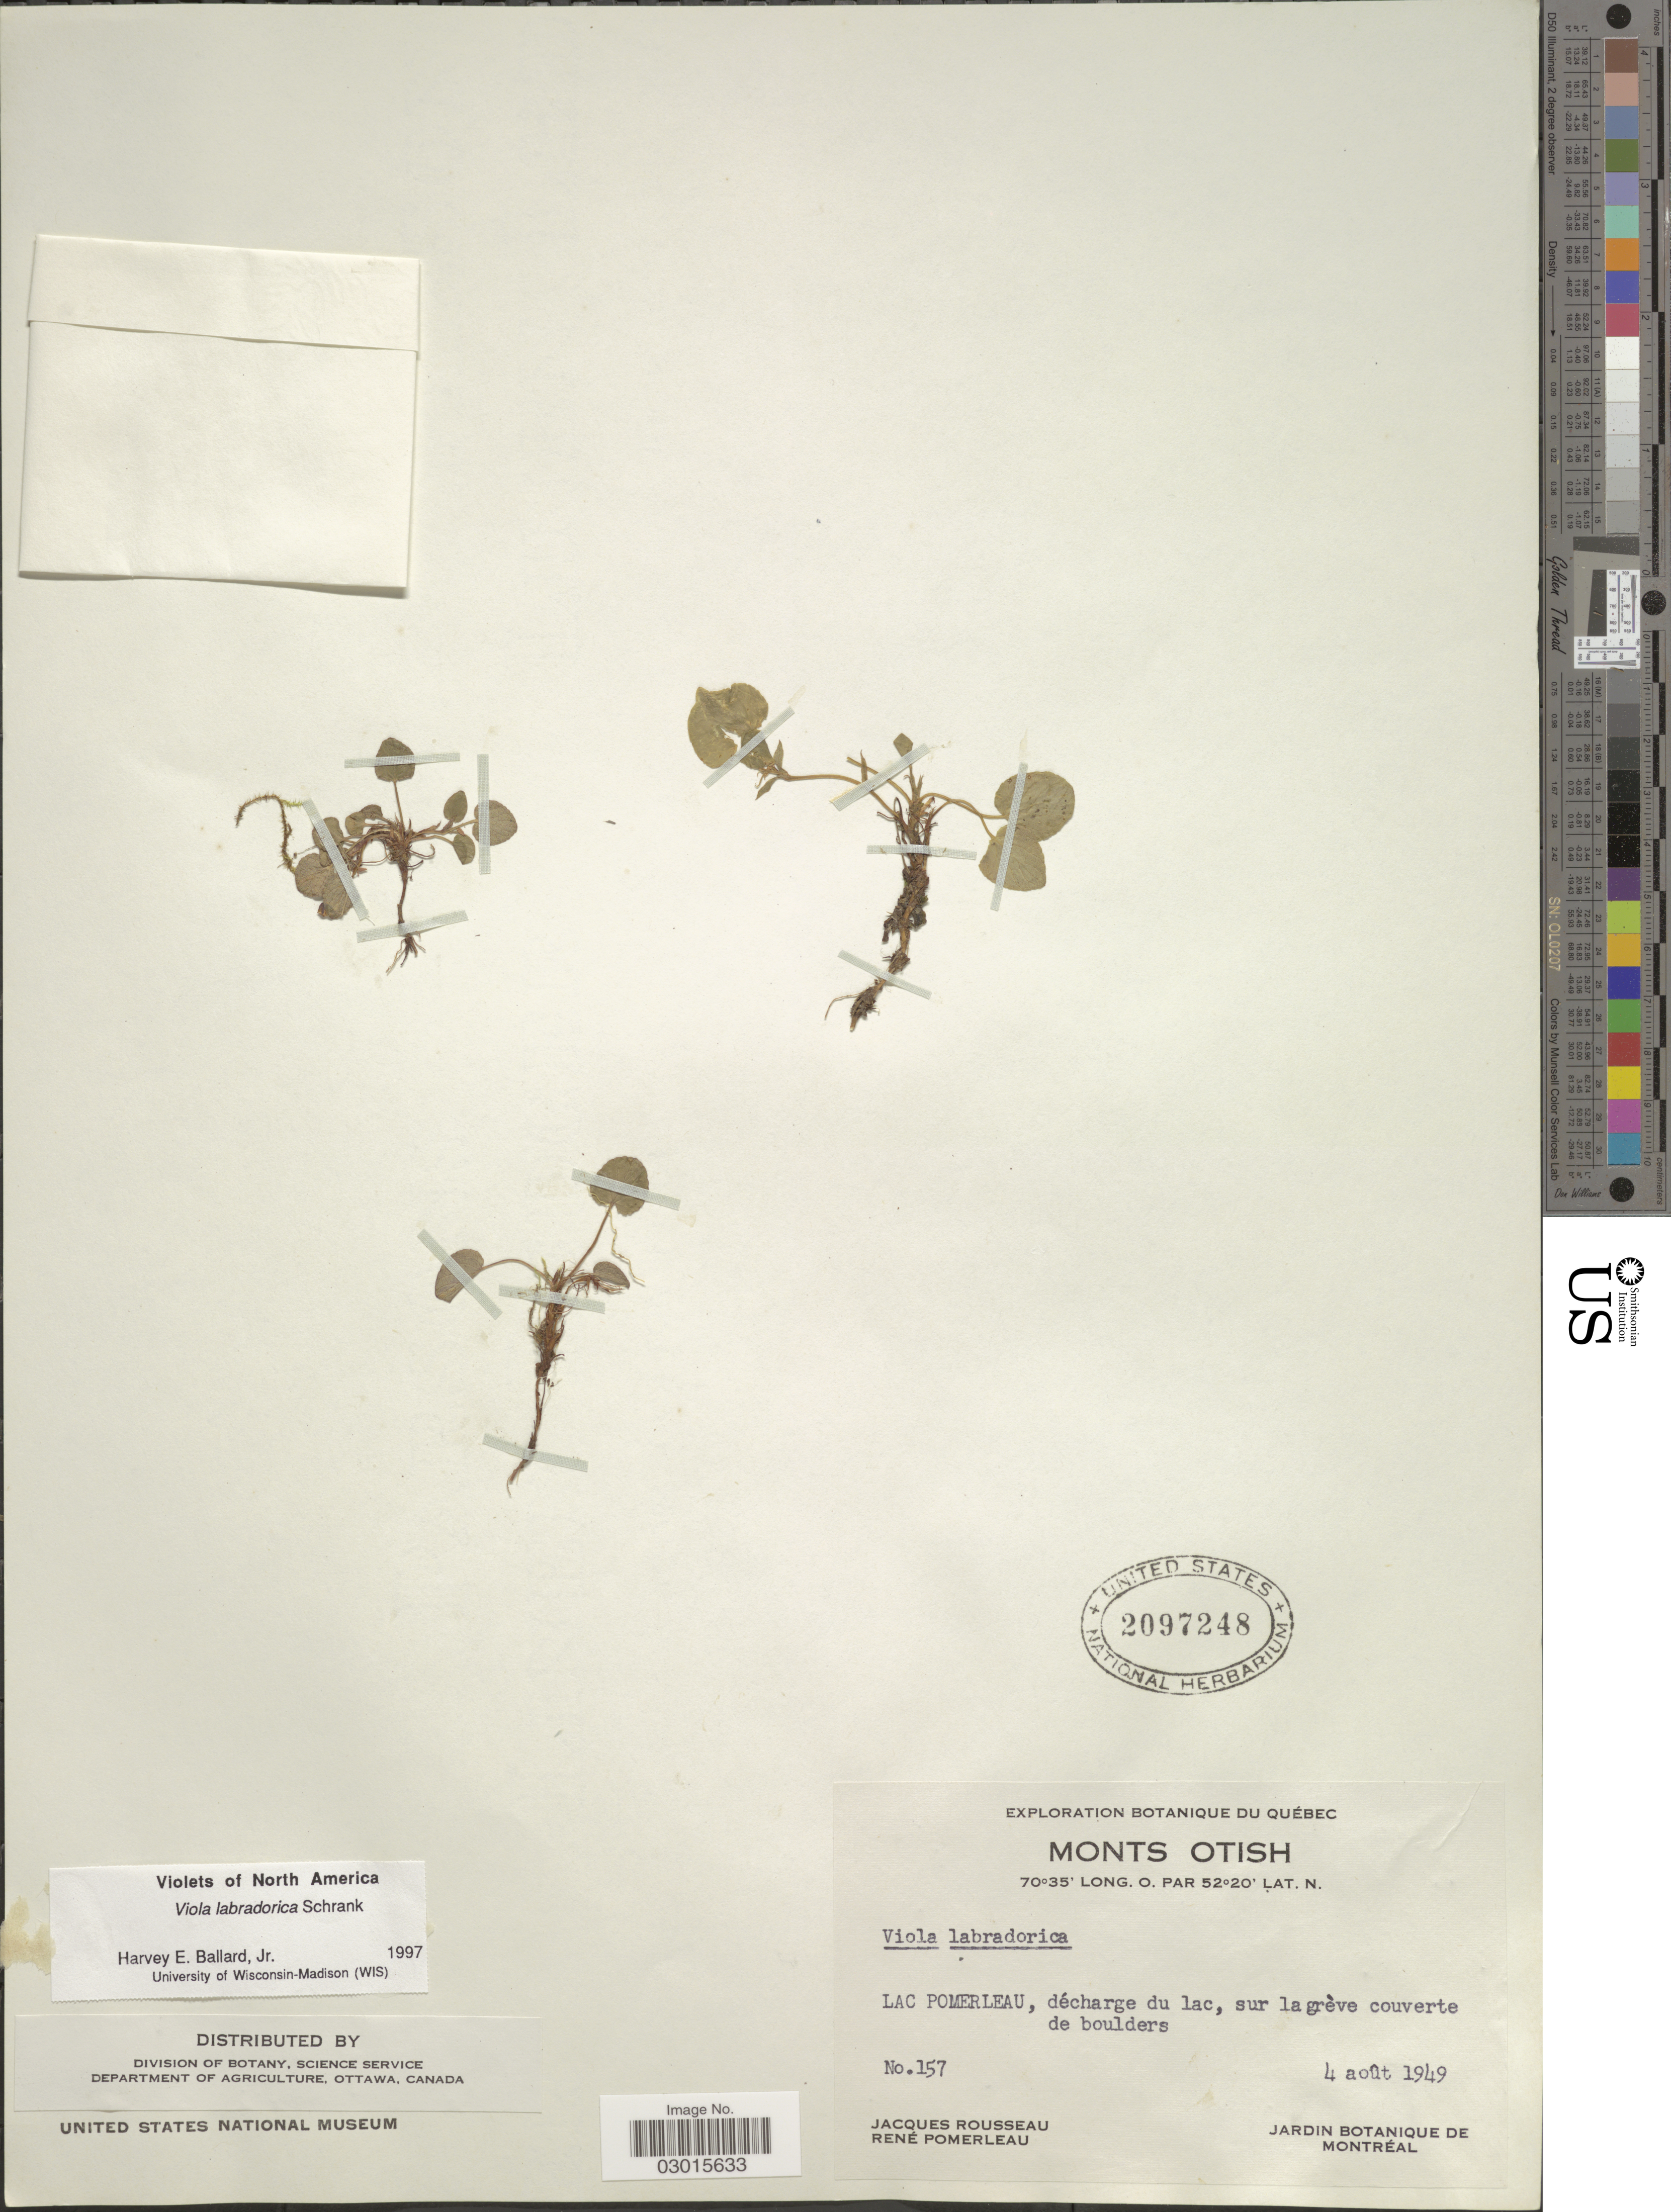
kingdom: Plantae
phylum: Tracheophyta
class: Magnoliopsida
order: Malpighiales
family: Violaceae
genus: Viola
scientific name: Viola labradorica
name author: Schrank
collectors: J. Rousseau & R. Pomerleau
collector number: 157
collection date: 1949-08-04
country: Canada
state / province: Quebec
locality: Otish. Lac Pomerleau, décharge du lac.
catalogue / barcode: US 2097248